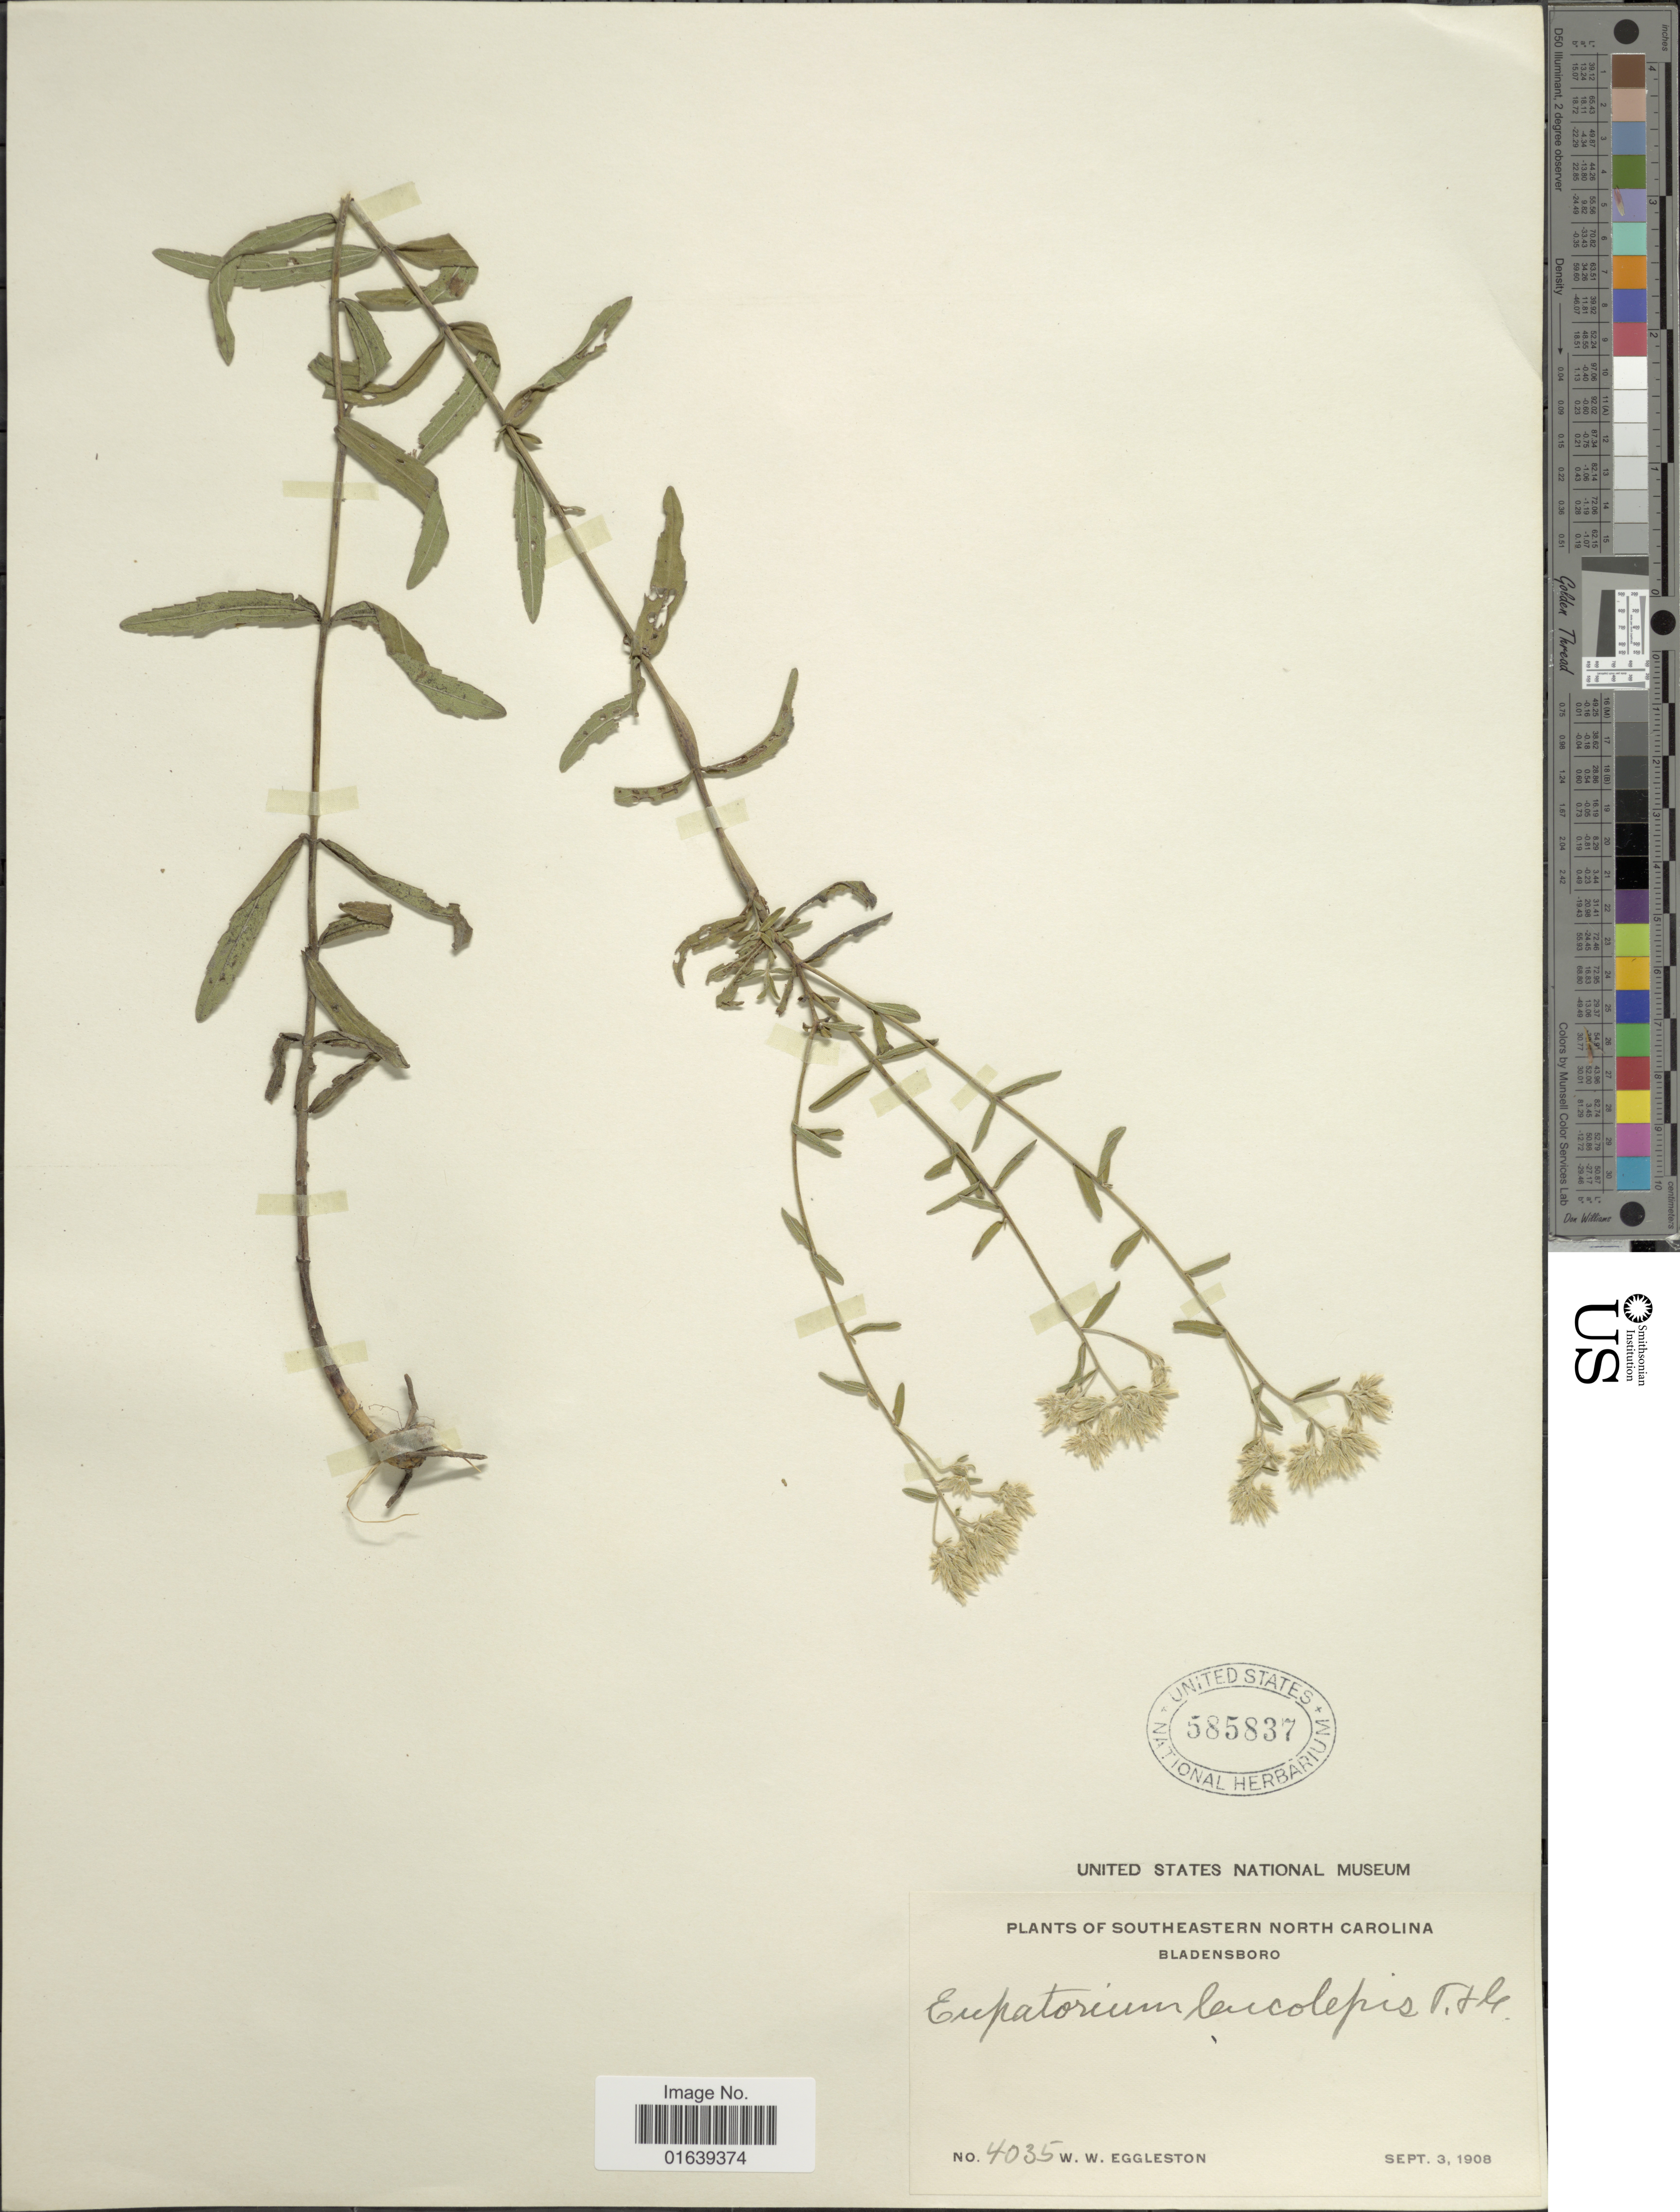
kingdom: Plantae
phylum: Tracheophyta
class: Magnoliopsida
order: Asterales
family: Asteraceae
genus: Eupatorium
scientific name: Eupatorium leucolepis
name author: (DC.) Torr. & A. Gray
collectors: W. W. Eggleston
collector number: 4035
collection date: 1908-09-03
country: United States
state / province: North Carolina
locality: North Carolina. Bladensboro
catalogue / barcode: US 585837